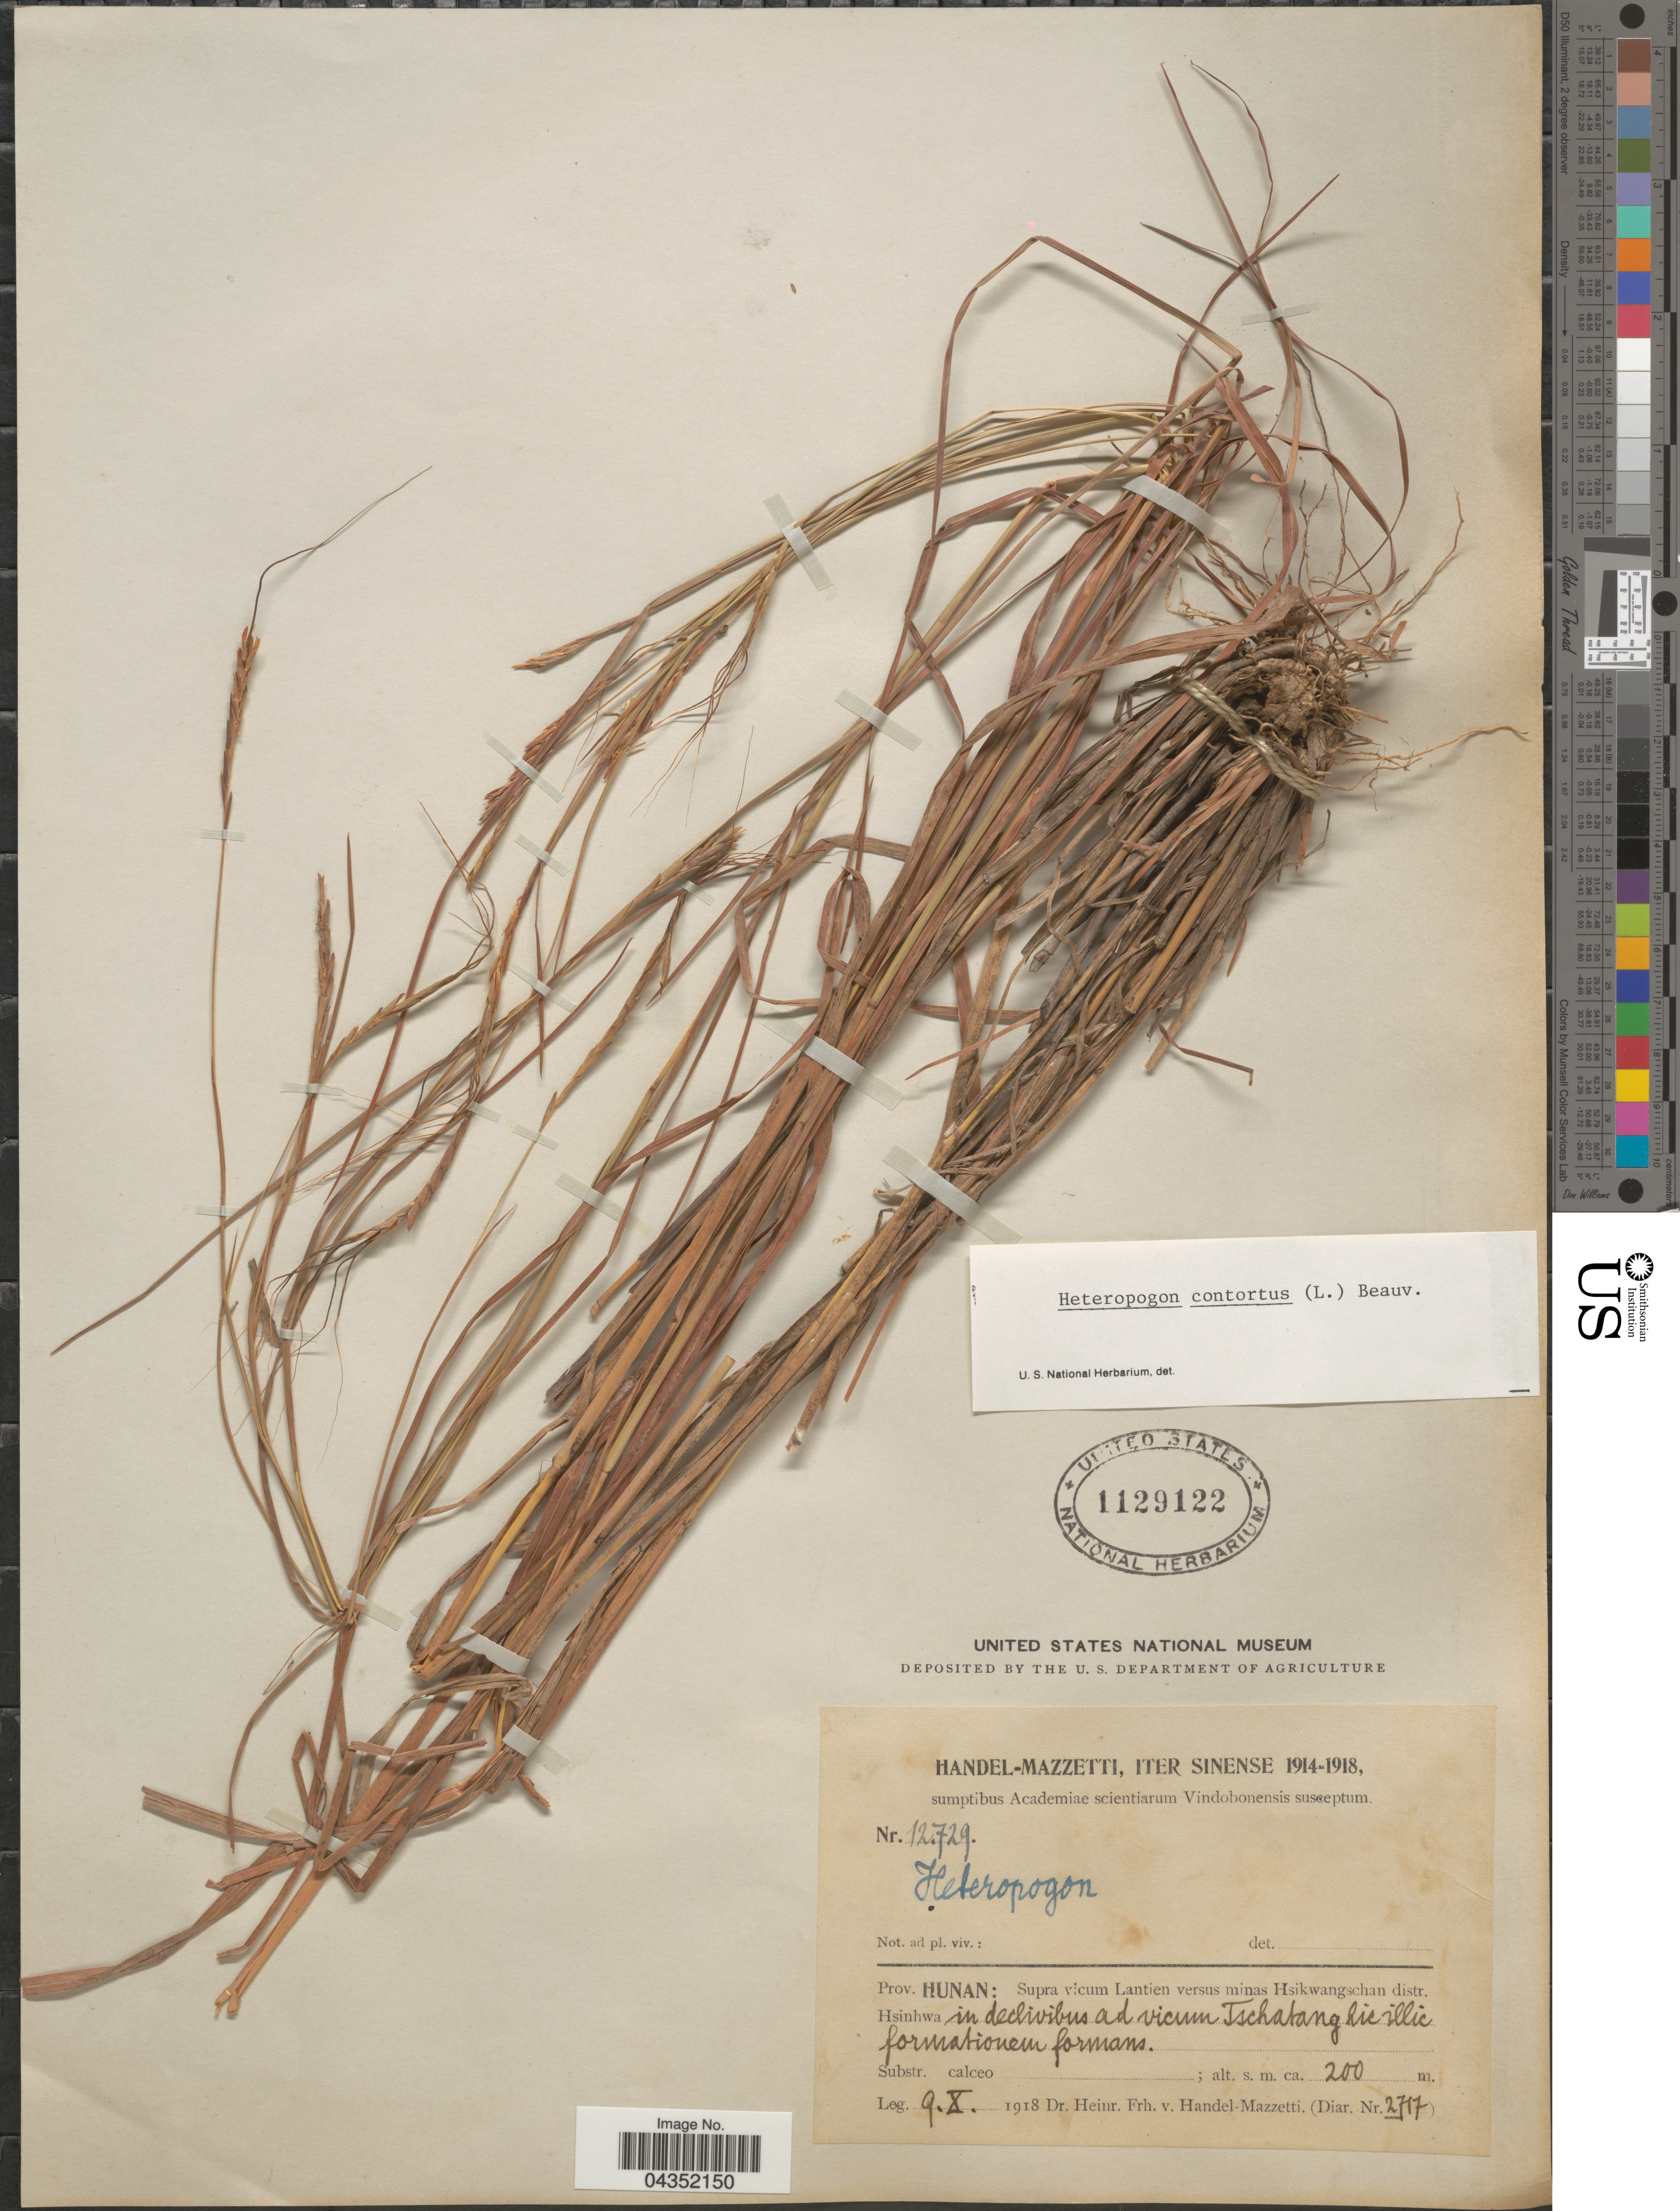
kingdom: Plantae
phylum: Tracheophyta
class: Liliopsida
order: Poales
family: Poaceae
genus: Heteropogon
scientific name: Heteropogon contortus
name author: (L.) P. Beauv. ex Roem. & Schult.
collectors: H. Handel-Mazzetti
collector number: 12729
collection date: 1918-10-09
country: China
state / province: Hunan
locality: Handel-Mazetti, Iter Sinense 1914-1918. Supra vicum Lantien versus minas Hsikwangschan distr. Hsinhwa in declivibus ad vicum Tschatang hicillic [interpreted] formationem formans.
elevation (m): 200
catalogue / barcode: US 1129122